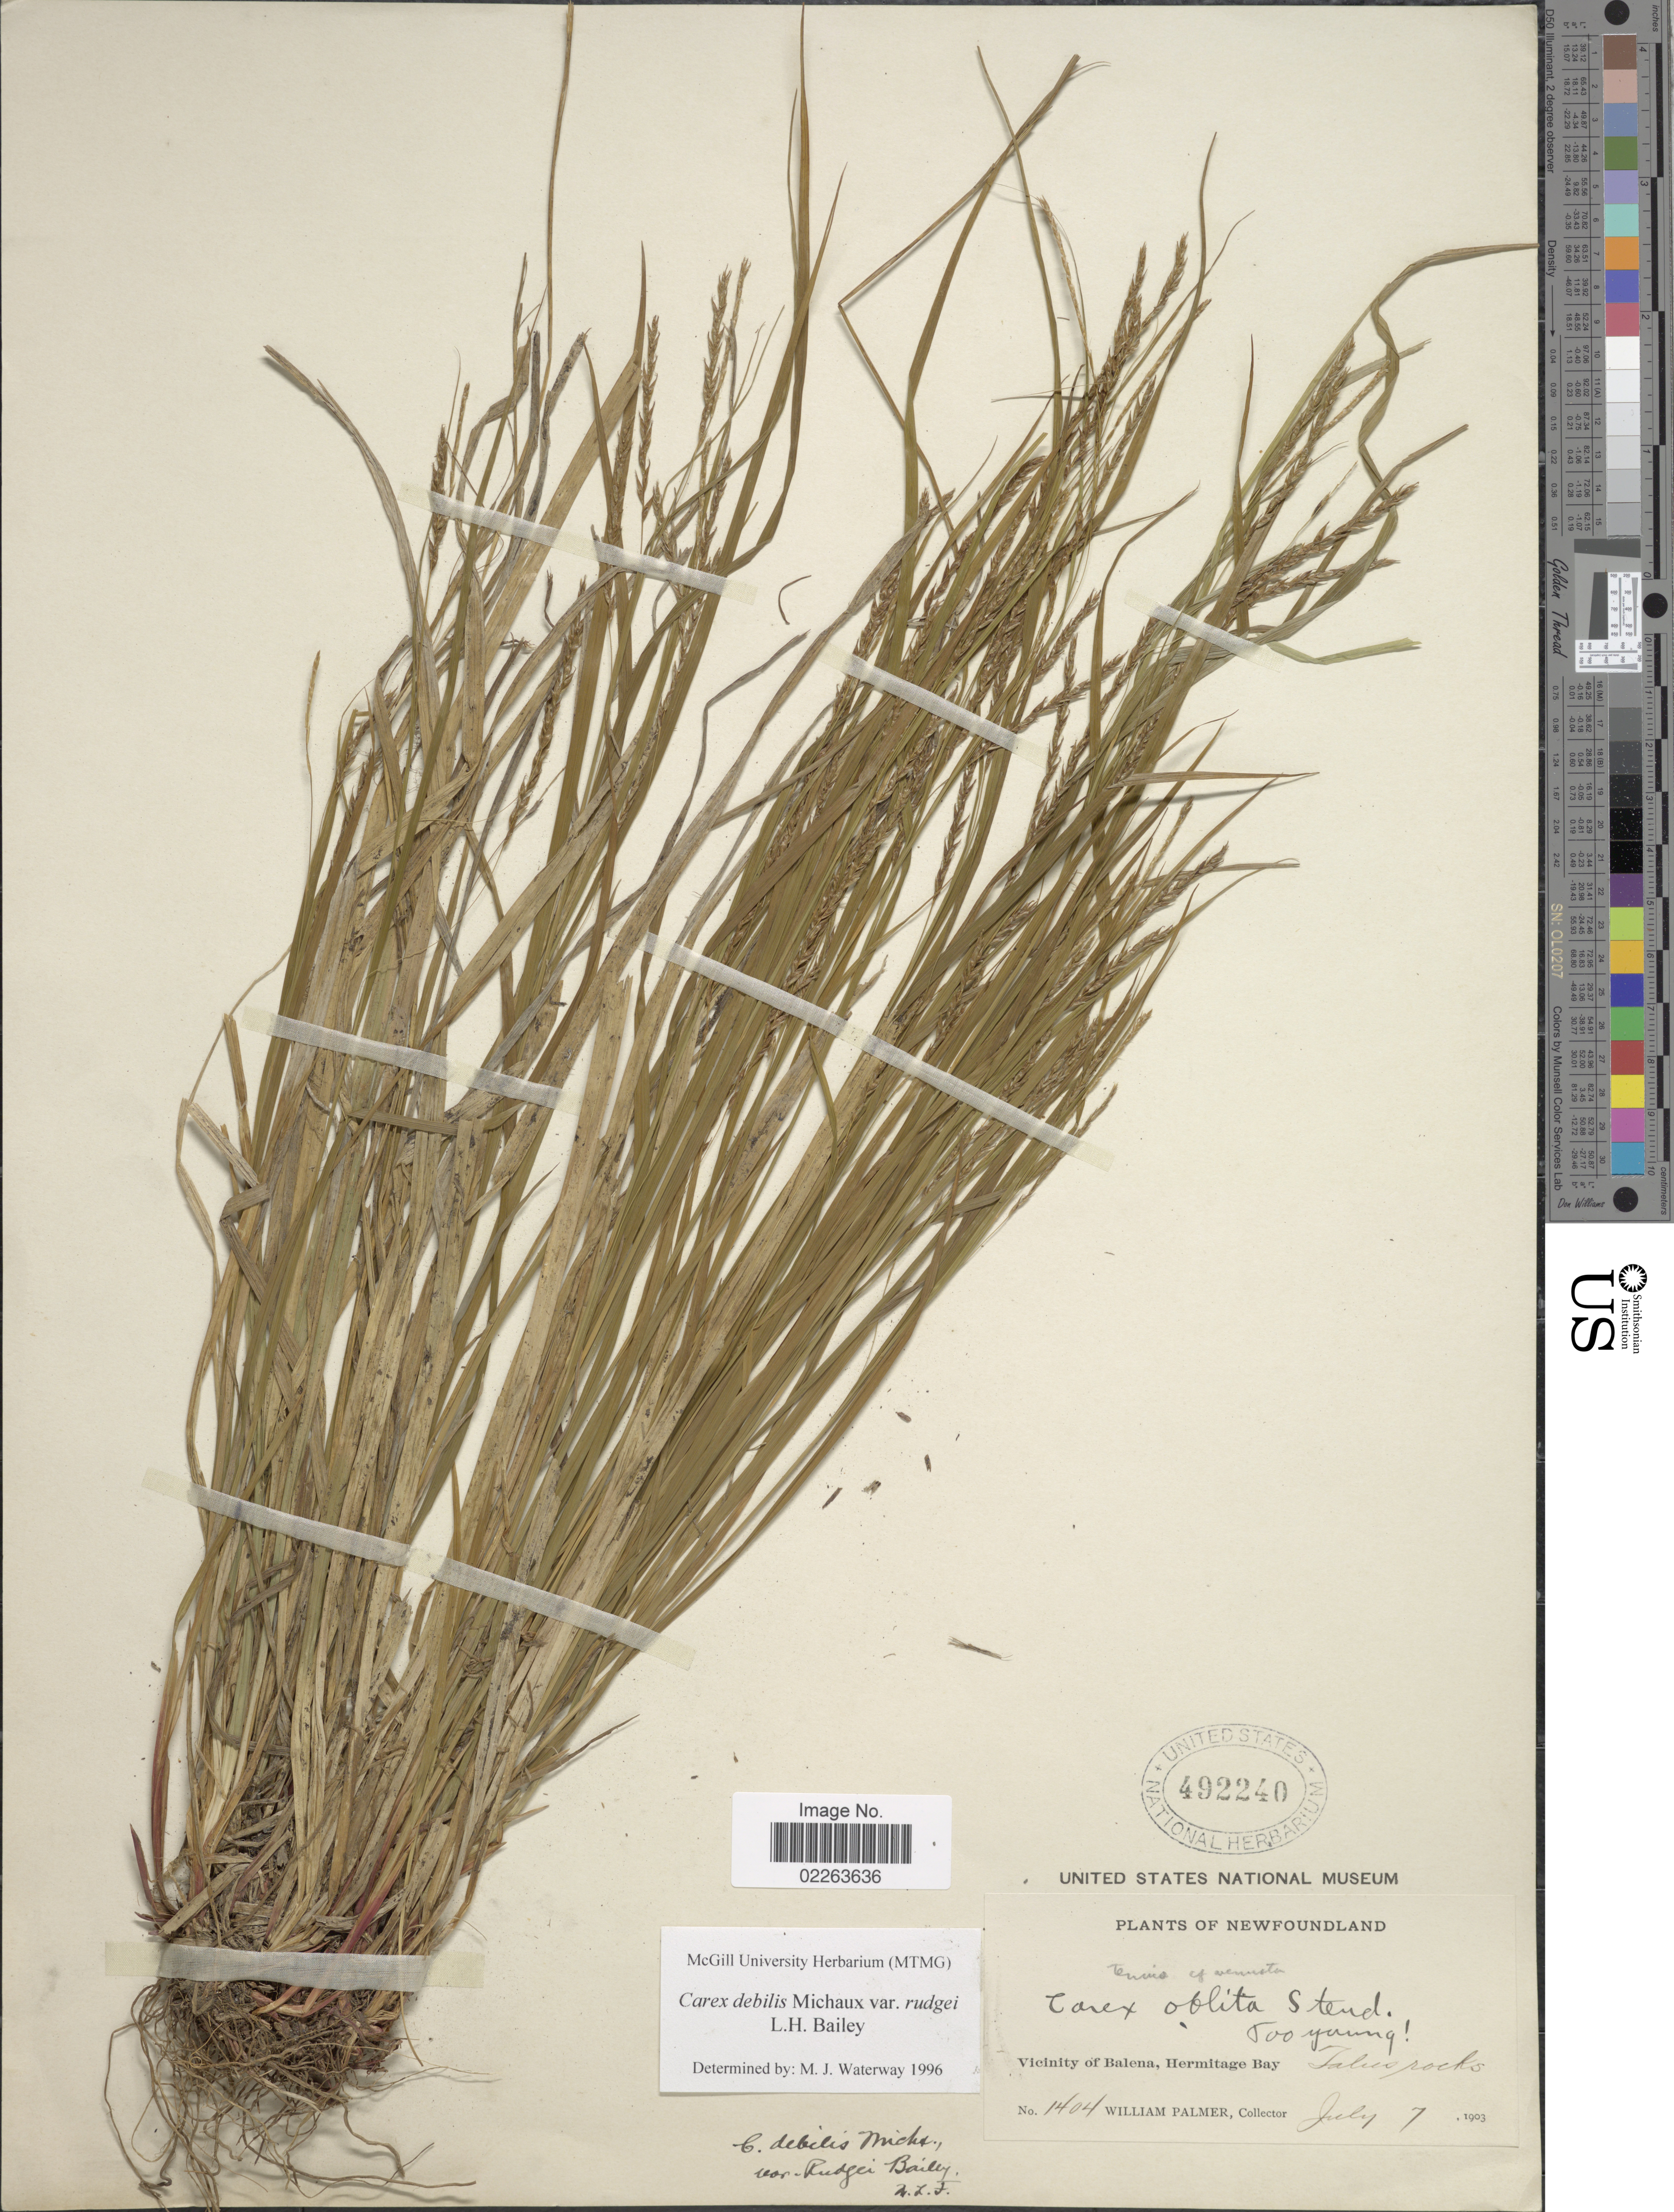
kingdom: Plantae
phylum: Tracheophyta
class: Liliopsida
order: Poales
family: Cyperaceae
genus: Carex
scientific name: Carex flexuosa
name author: Muhl. ex Willd.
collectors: W. Palmer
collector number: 1404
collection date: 1903-07-07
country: Canada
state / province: Newfoundland and Labrador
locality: Vicinity of Balena, Hermitage Bay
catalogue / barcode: US 492240